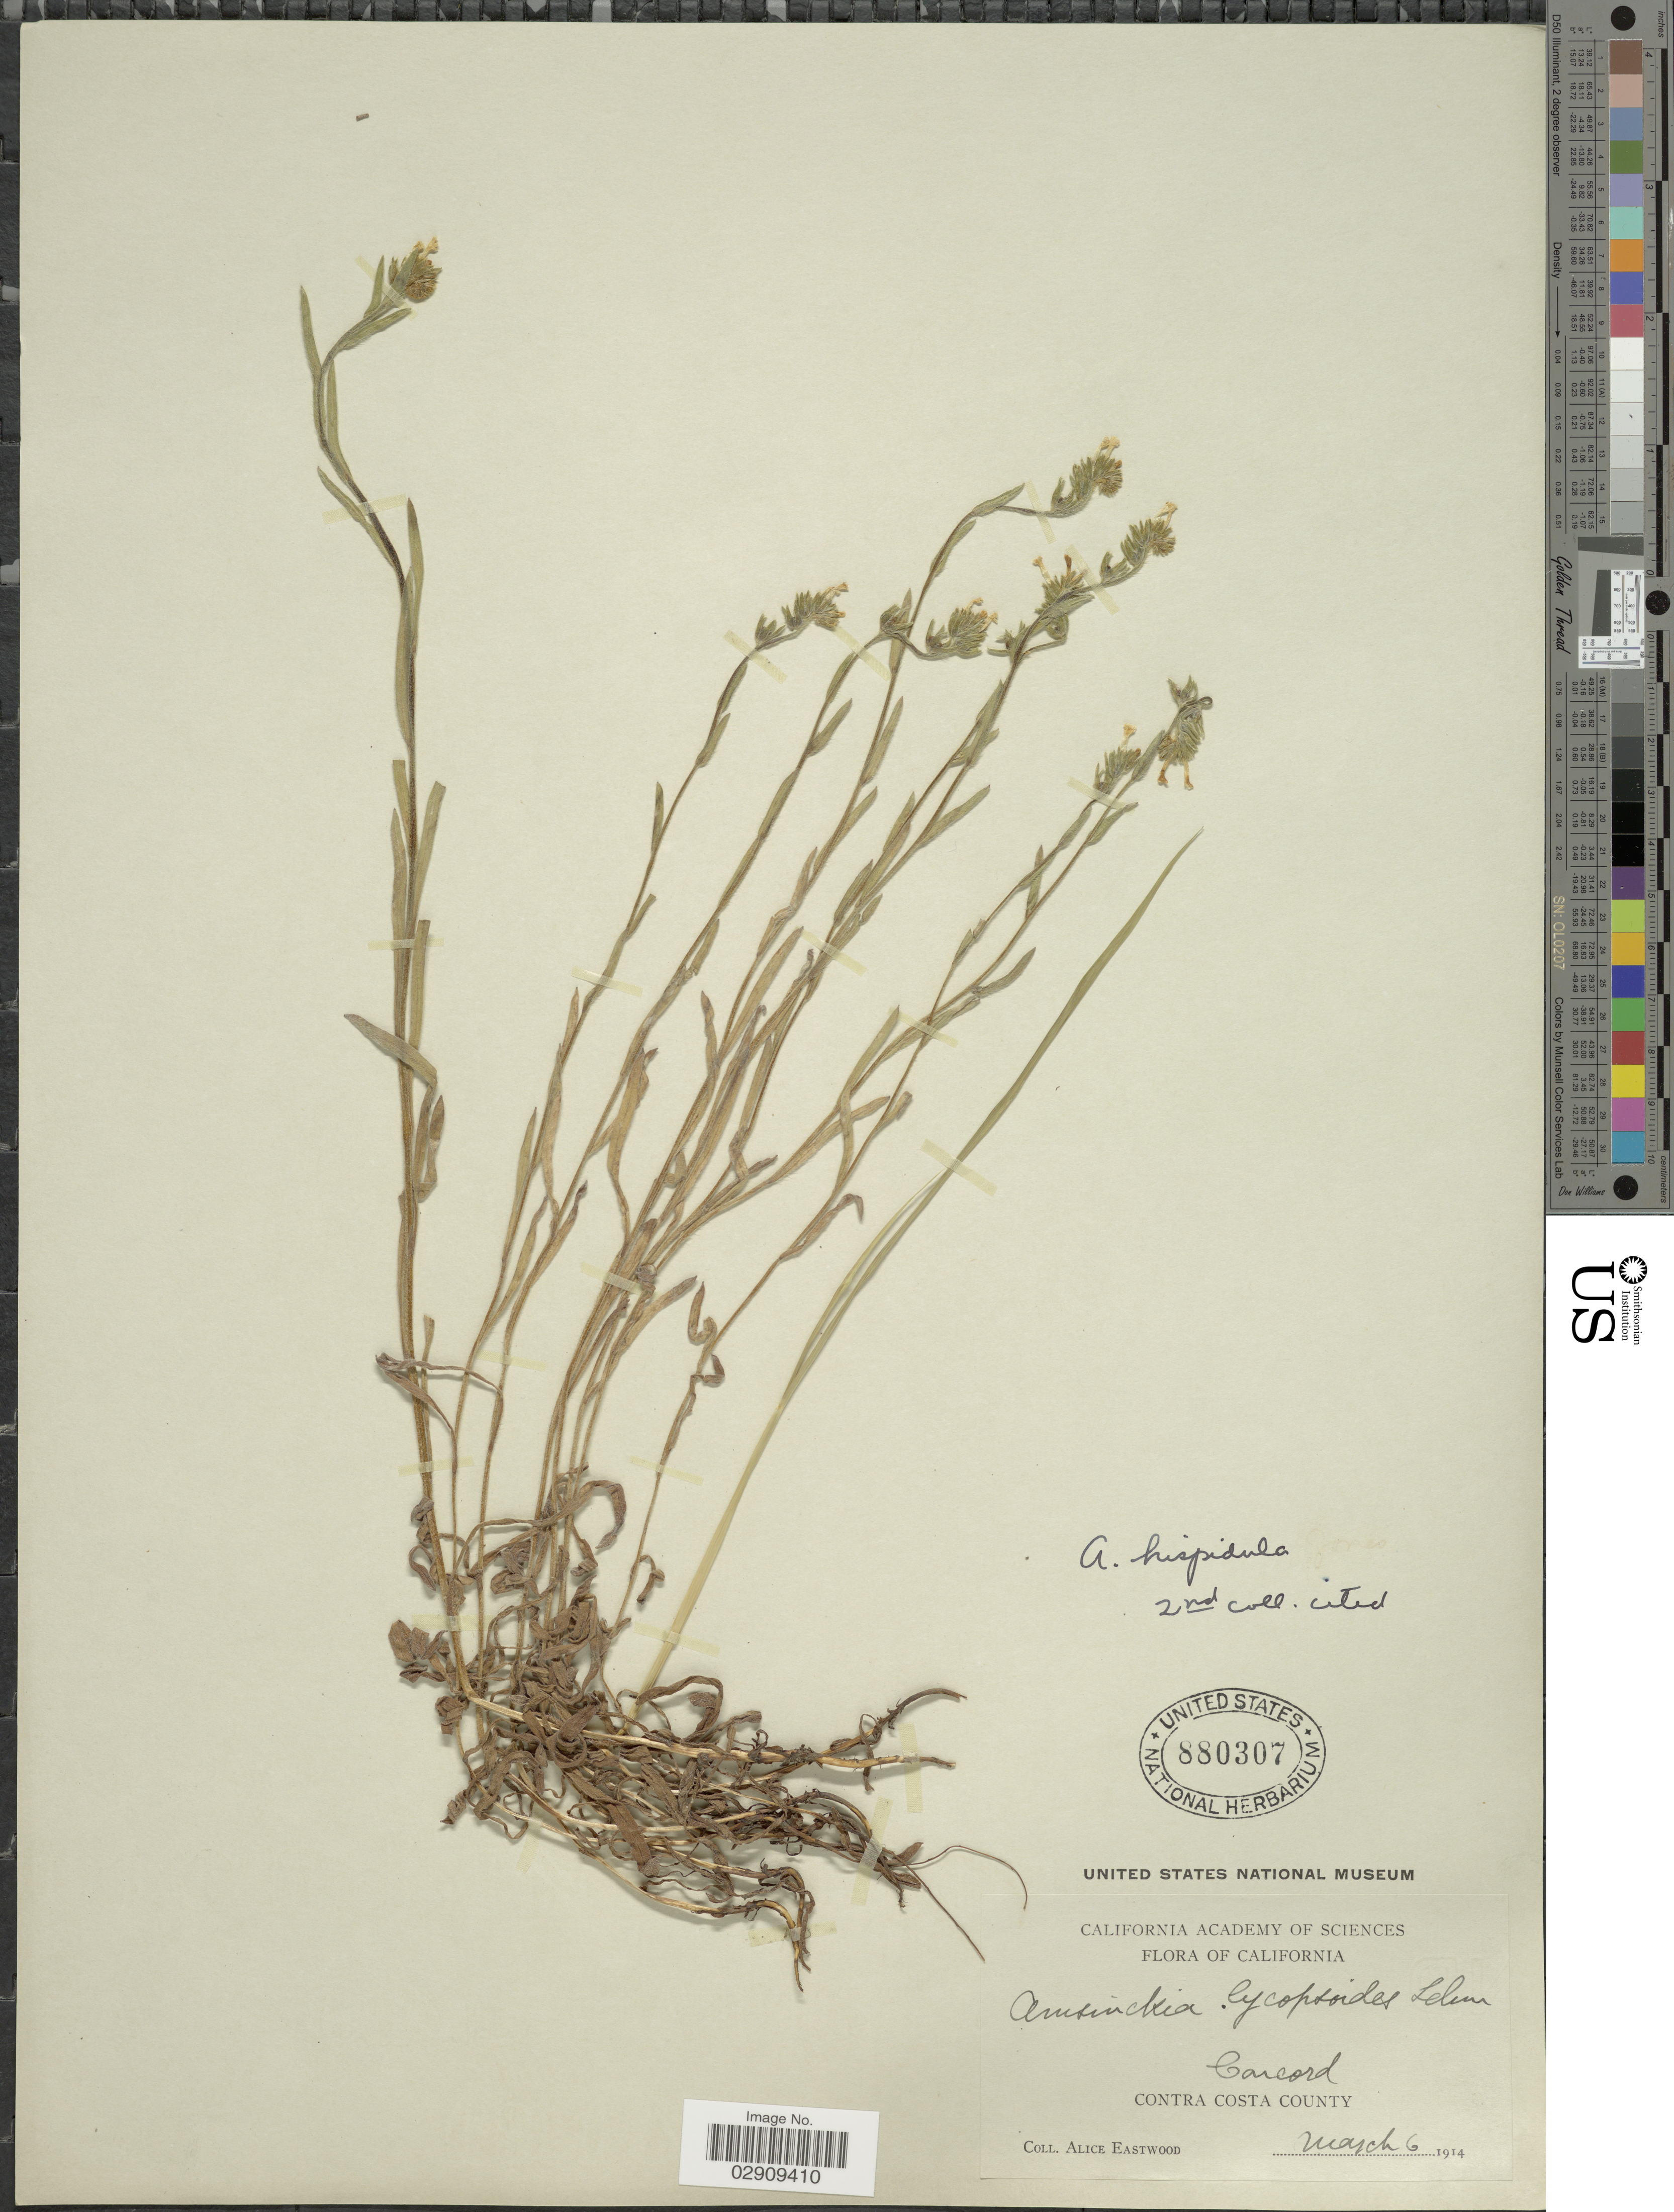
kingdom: Plantae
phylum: Tracheophyta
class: Magnoliopsida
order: Boraginales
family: Boraginaceae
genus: Amsinckia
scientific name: Amsinckia menziesii var. intermedia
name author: (Fisch. & C.A. Mey.) Ganders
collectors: A. Eastwood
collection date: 1914-03-06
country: United States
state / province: California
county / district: Contra Costa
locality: Concord. Contra Costa County.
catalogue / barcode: US 880307